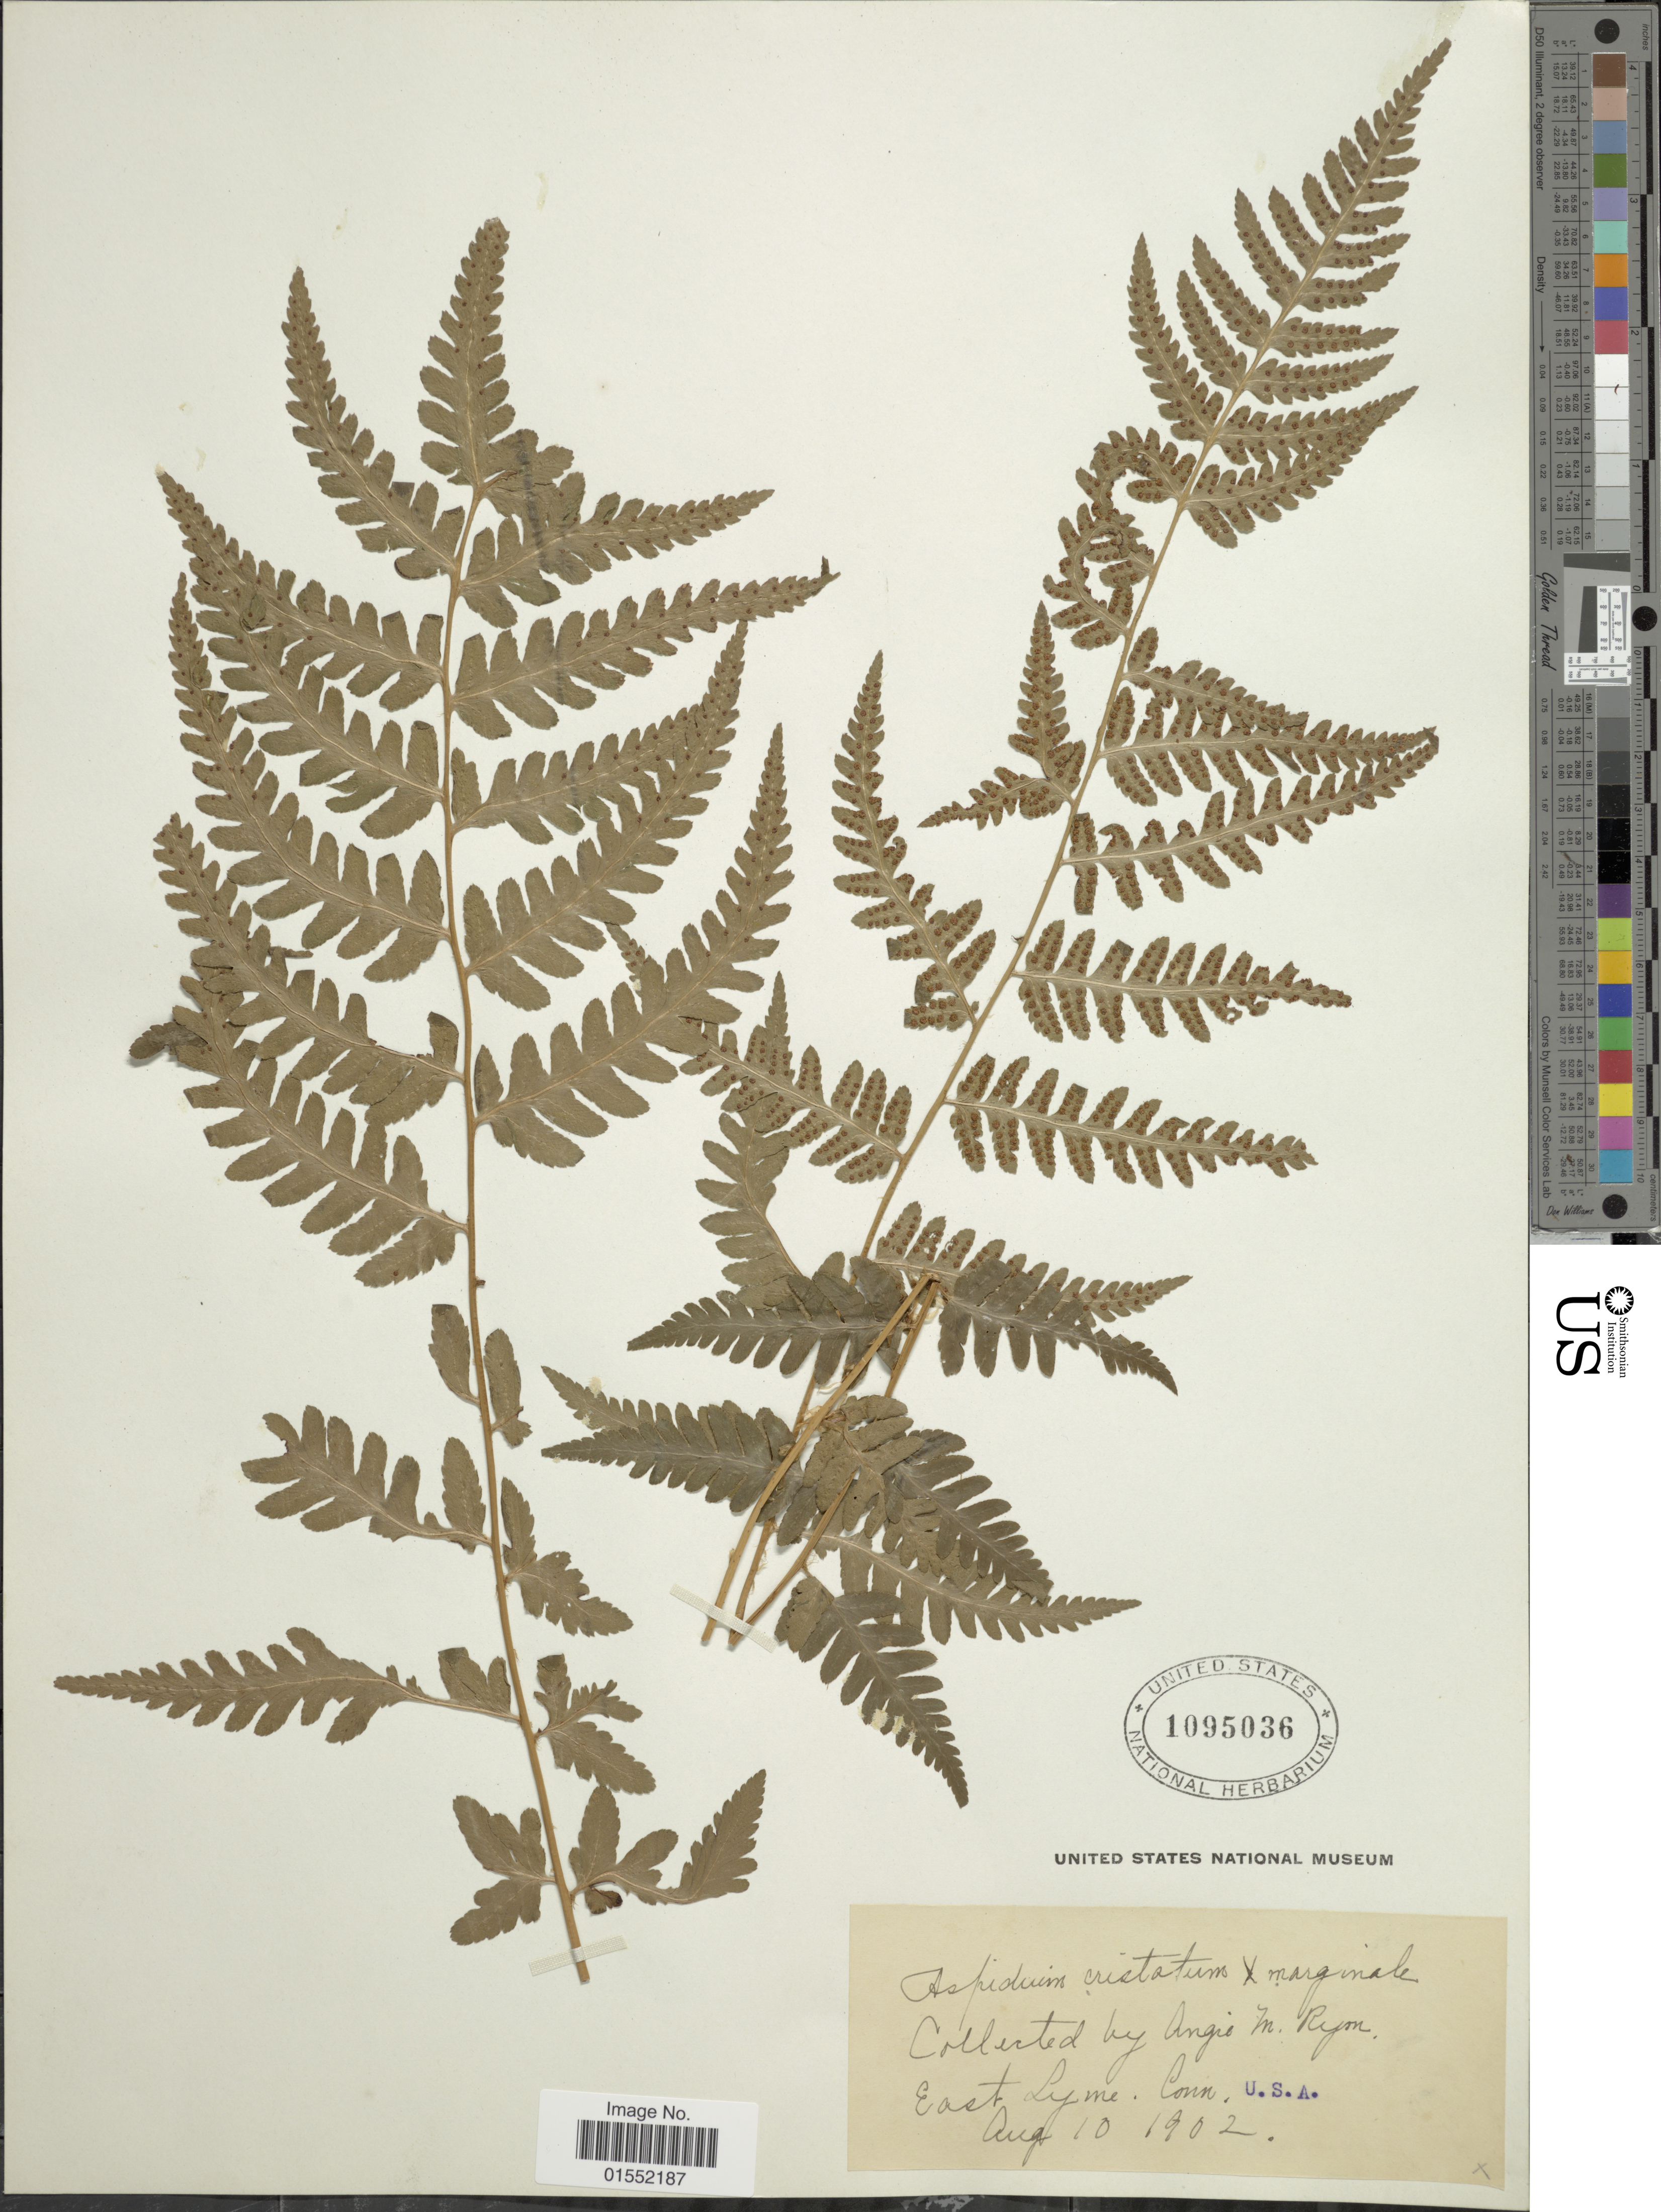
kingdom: Plantae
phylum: Tracheophyta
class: Polypodiopsida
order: Polypodiales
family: Dryopteridaceae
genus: Dryopteris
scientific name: Dryopteris x slossoniae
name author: Wherry ex Lellinger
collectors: A. Ryon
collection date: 1902-08-10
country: United States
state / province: Connecticut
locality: East Lyme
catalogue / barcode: US 1095036